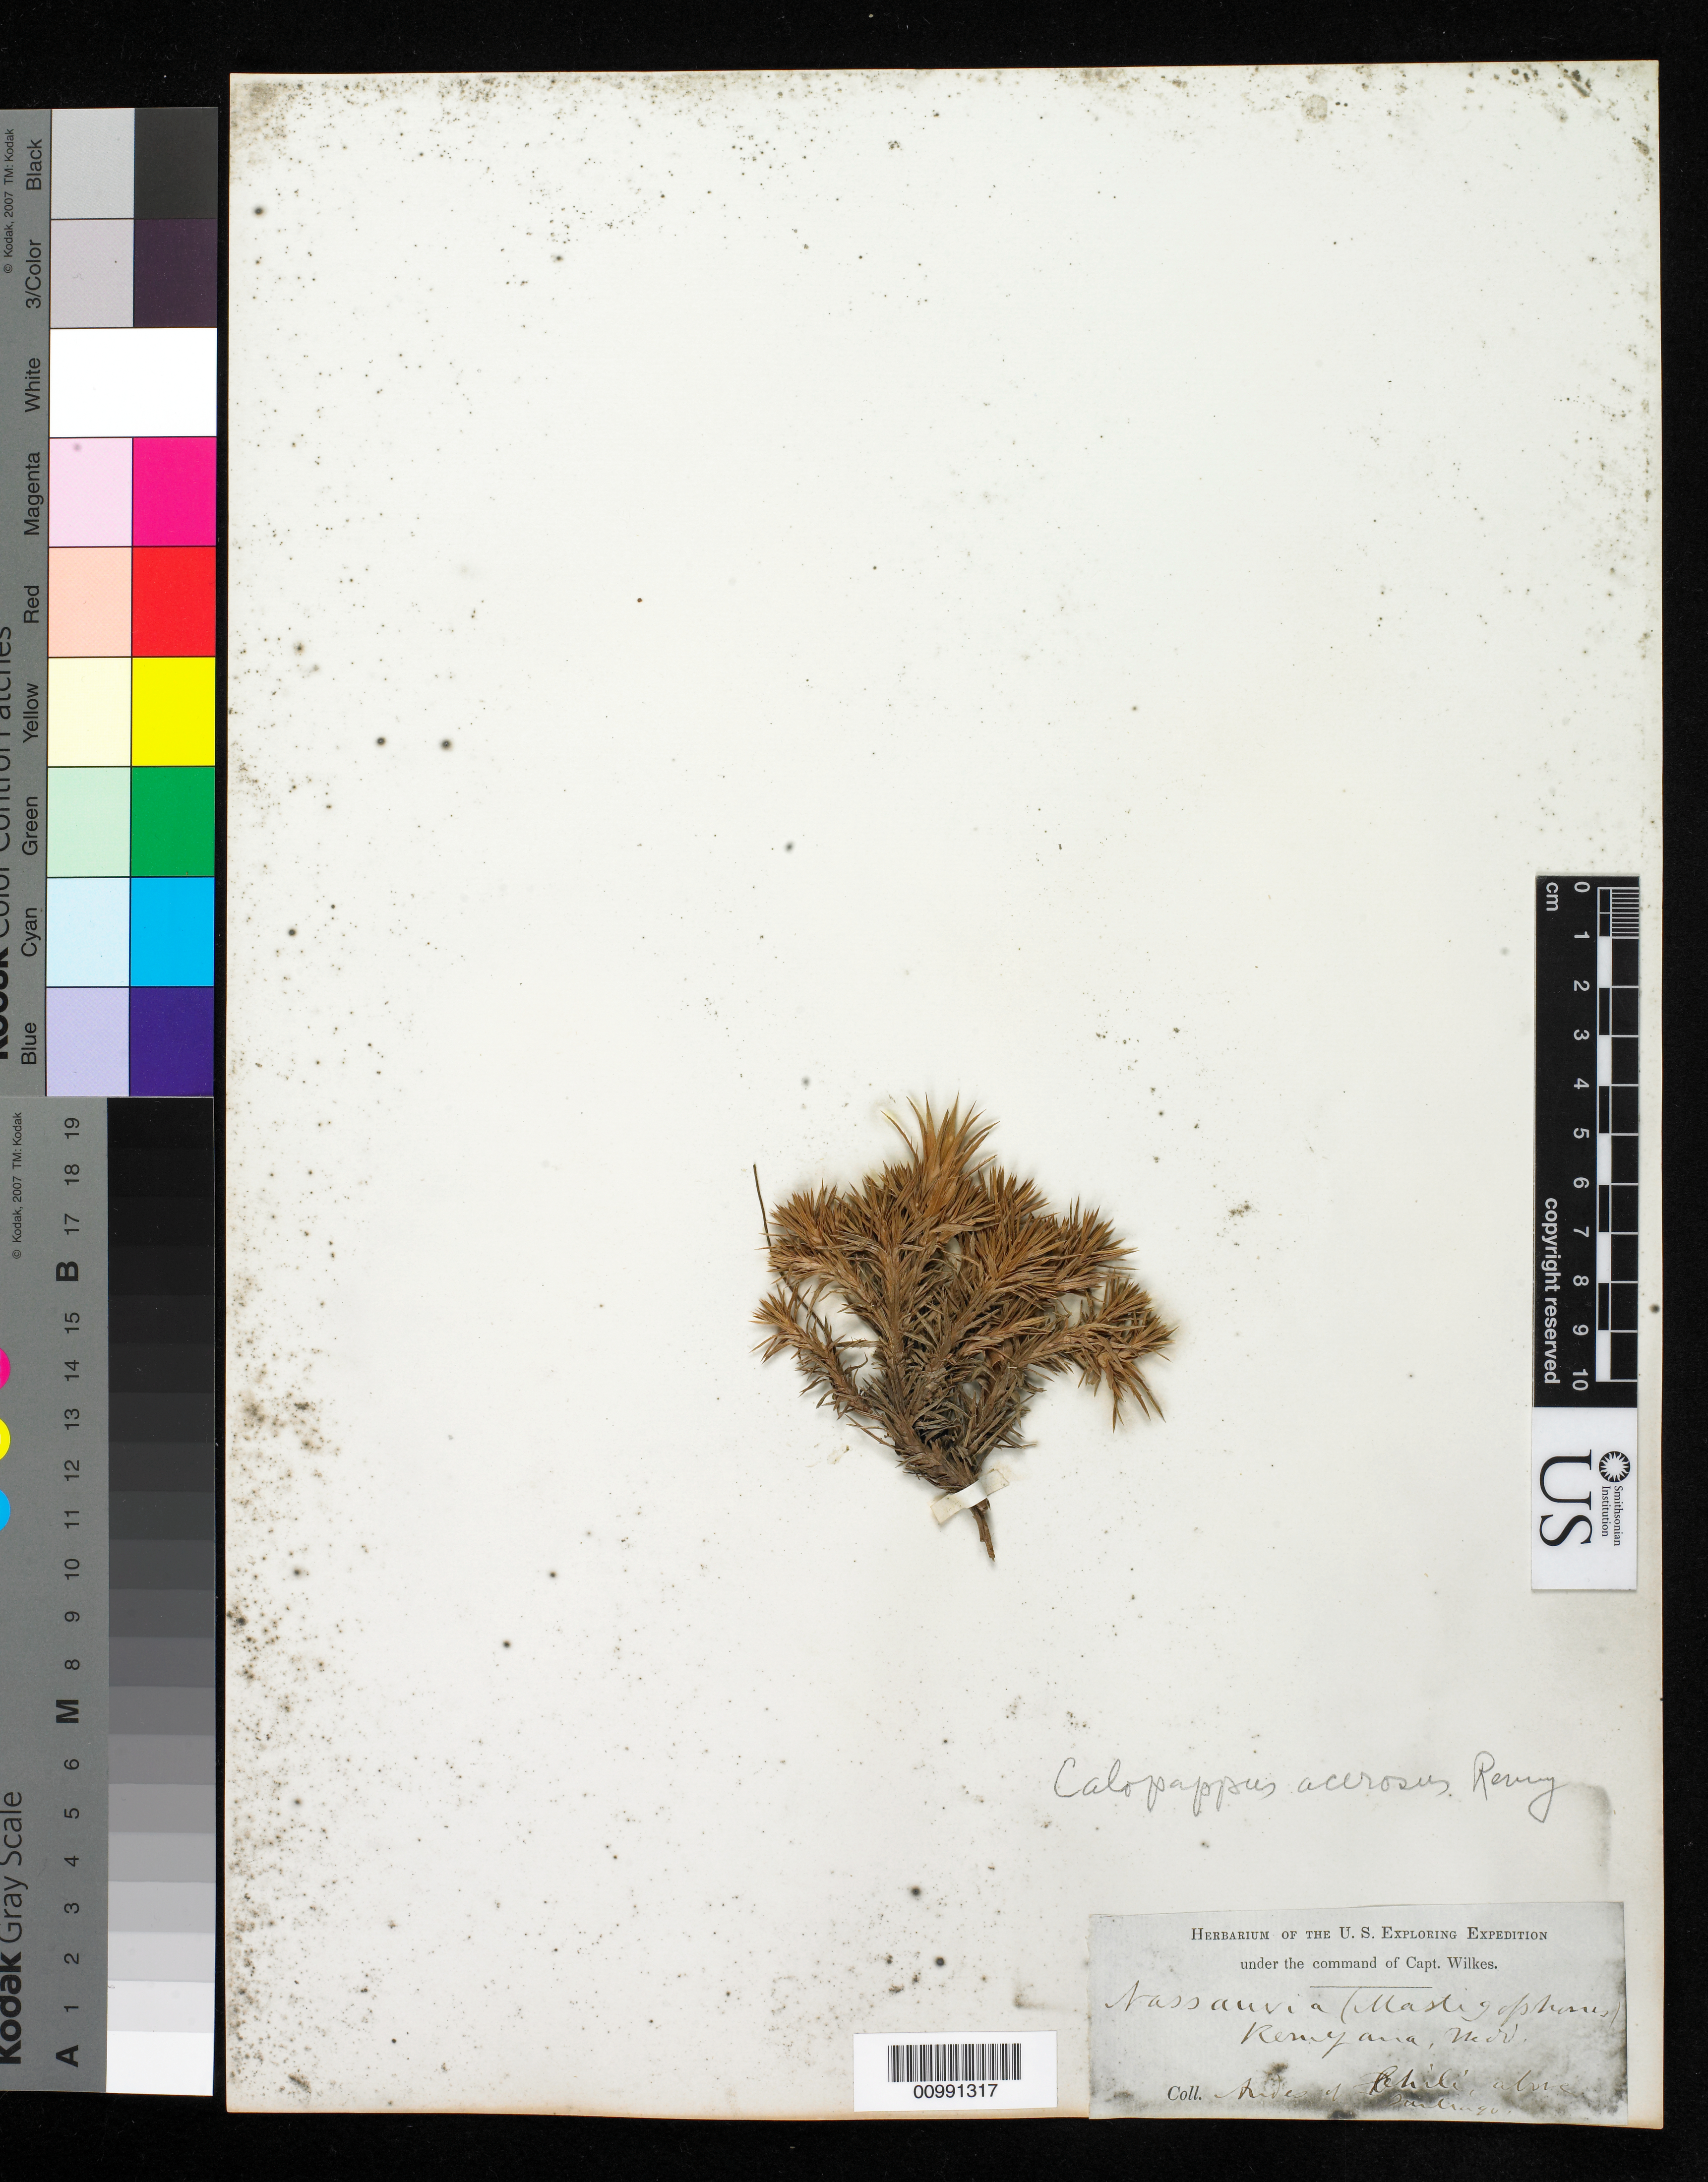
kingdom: Plantae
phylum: Tracheophyta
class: Magnoliopsida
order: Asterales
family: Asteraceae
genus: Nassauvia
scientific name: Nassauvia acerosus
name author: Meyen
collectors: Wilkes Explor. Exped.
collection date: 1838/1842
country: Chile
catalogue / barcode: US 98544